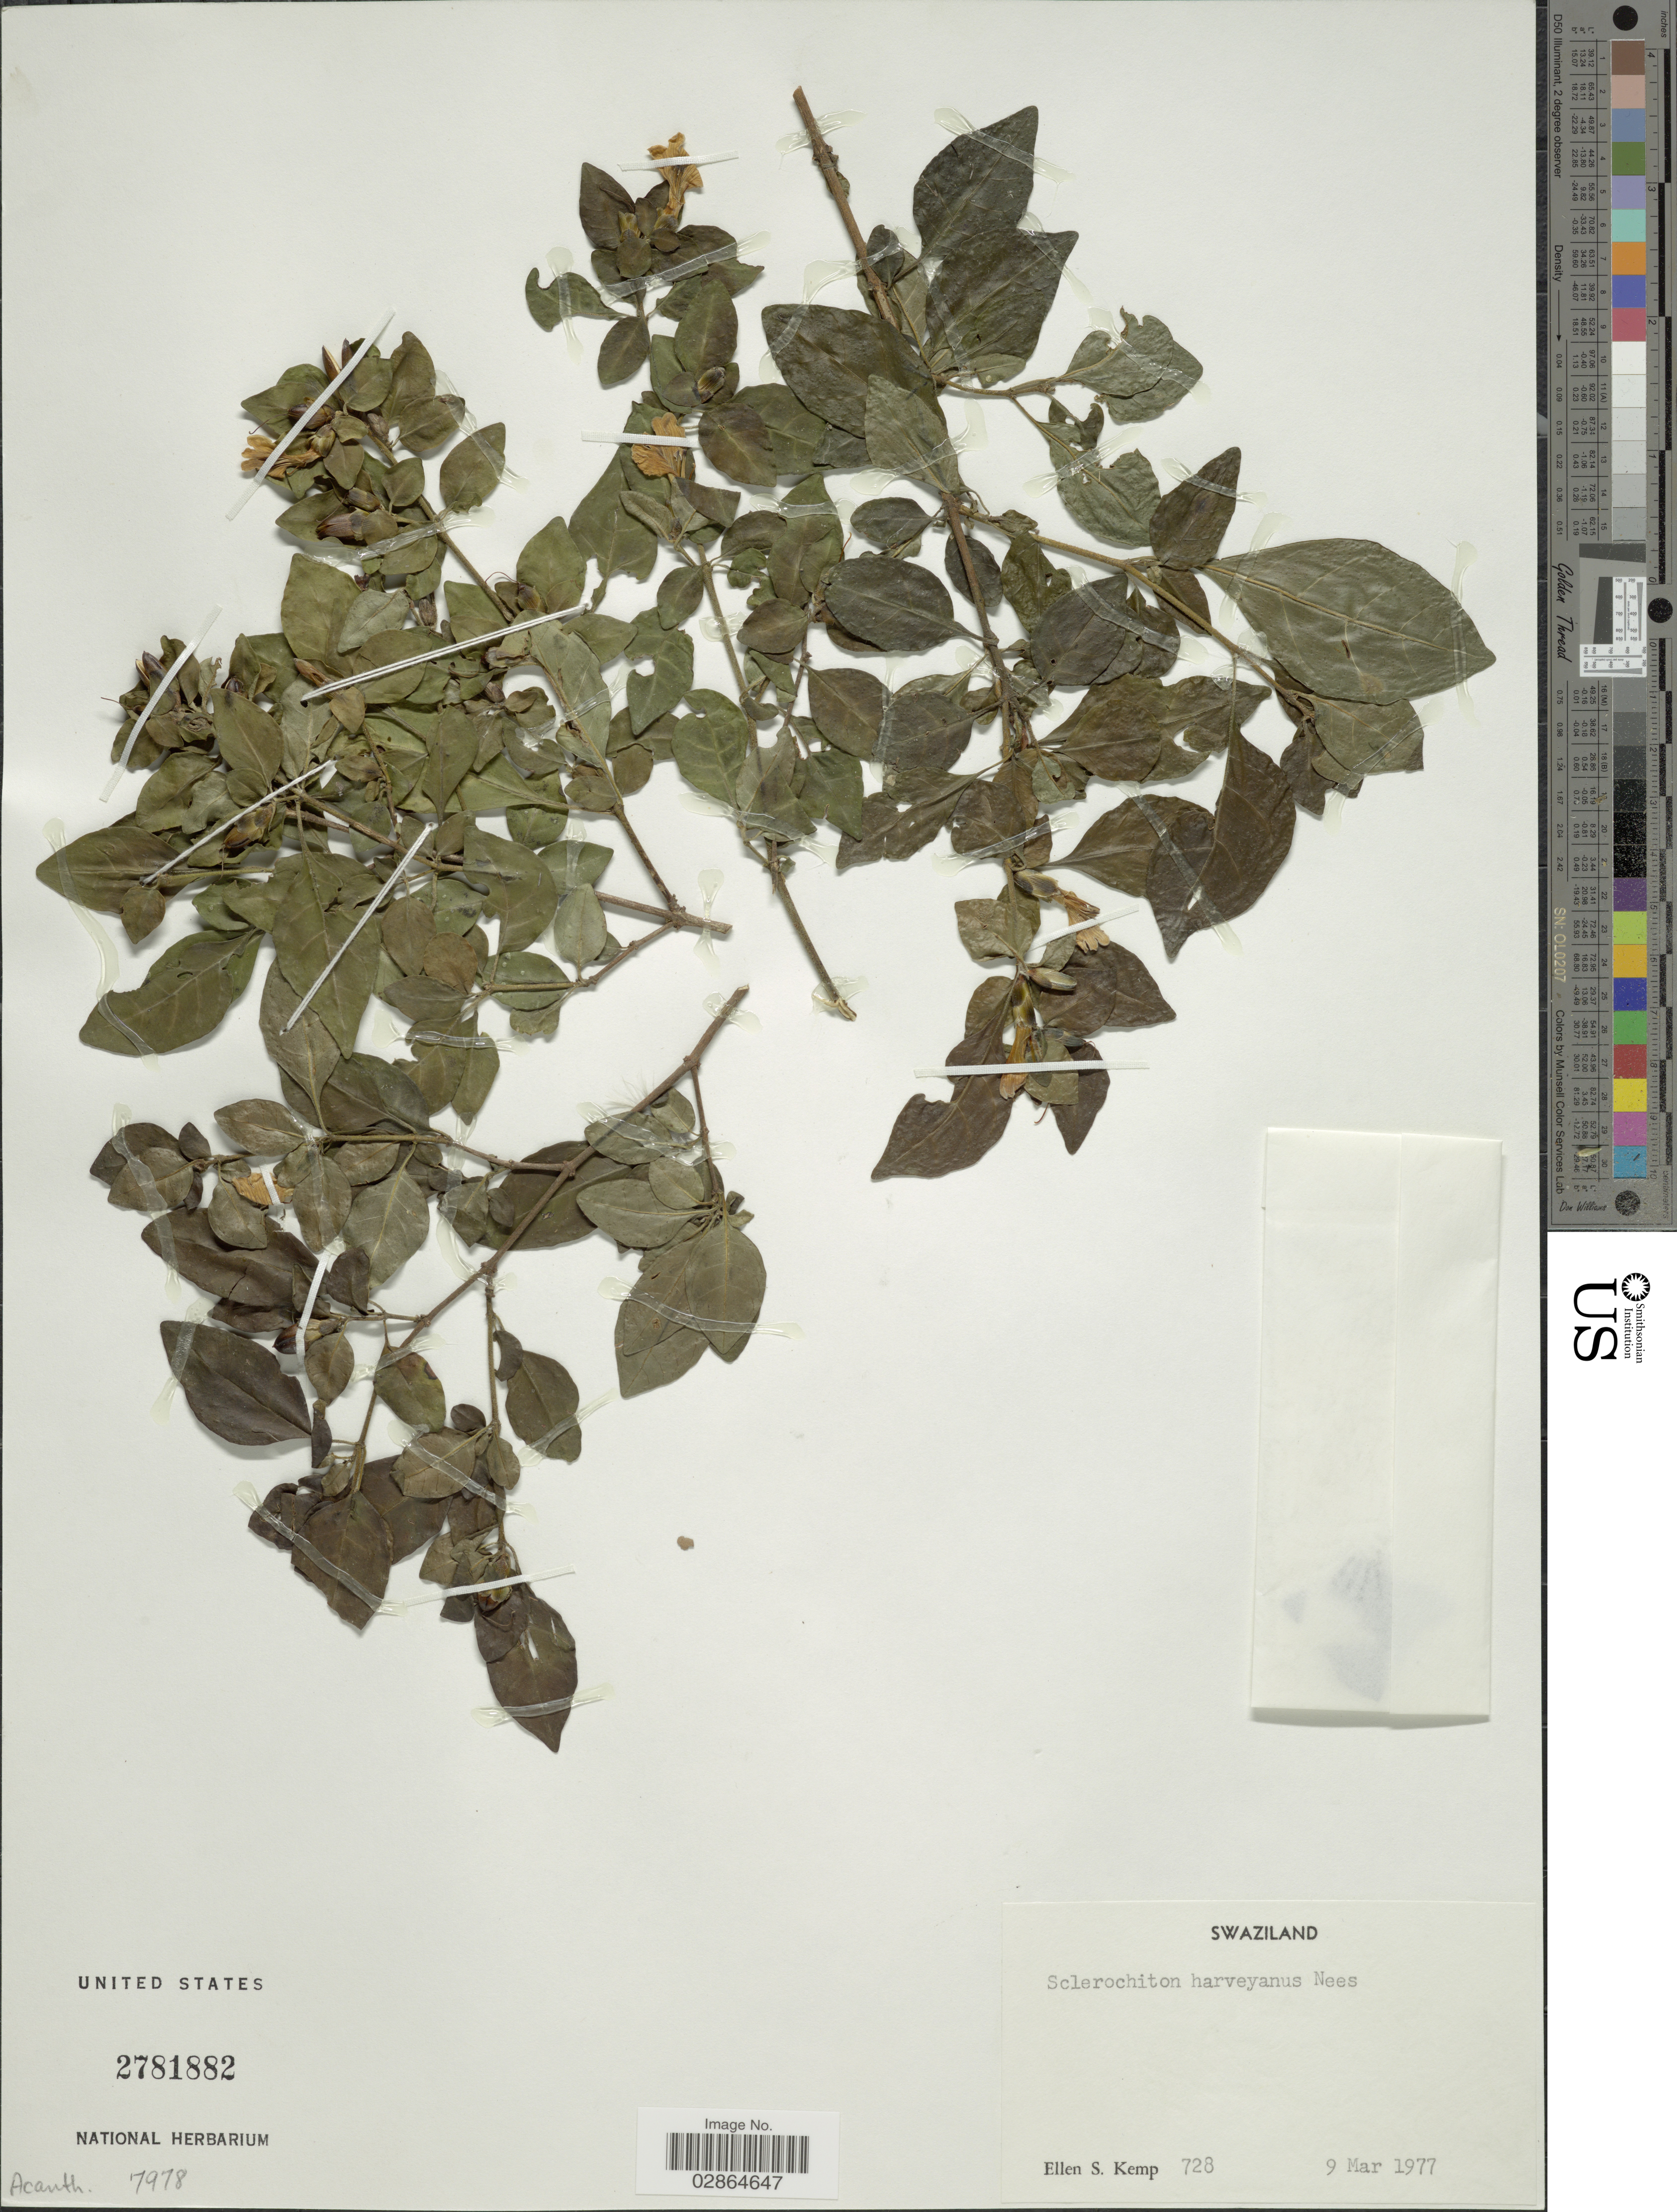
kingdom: Plantae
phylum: Tracheophyta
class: Magnoliopsida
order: Lamiales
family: Acanthaceae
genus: Sclerochiton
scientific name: Sclerochiton harveyanus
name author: Nees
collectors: E. S. Kemp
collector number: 728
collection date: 1977-03-09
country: Eswatini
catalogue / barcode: US 2781882